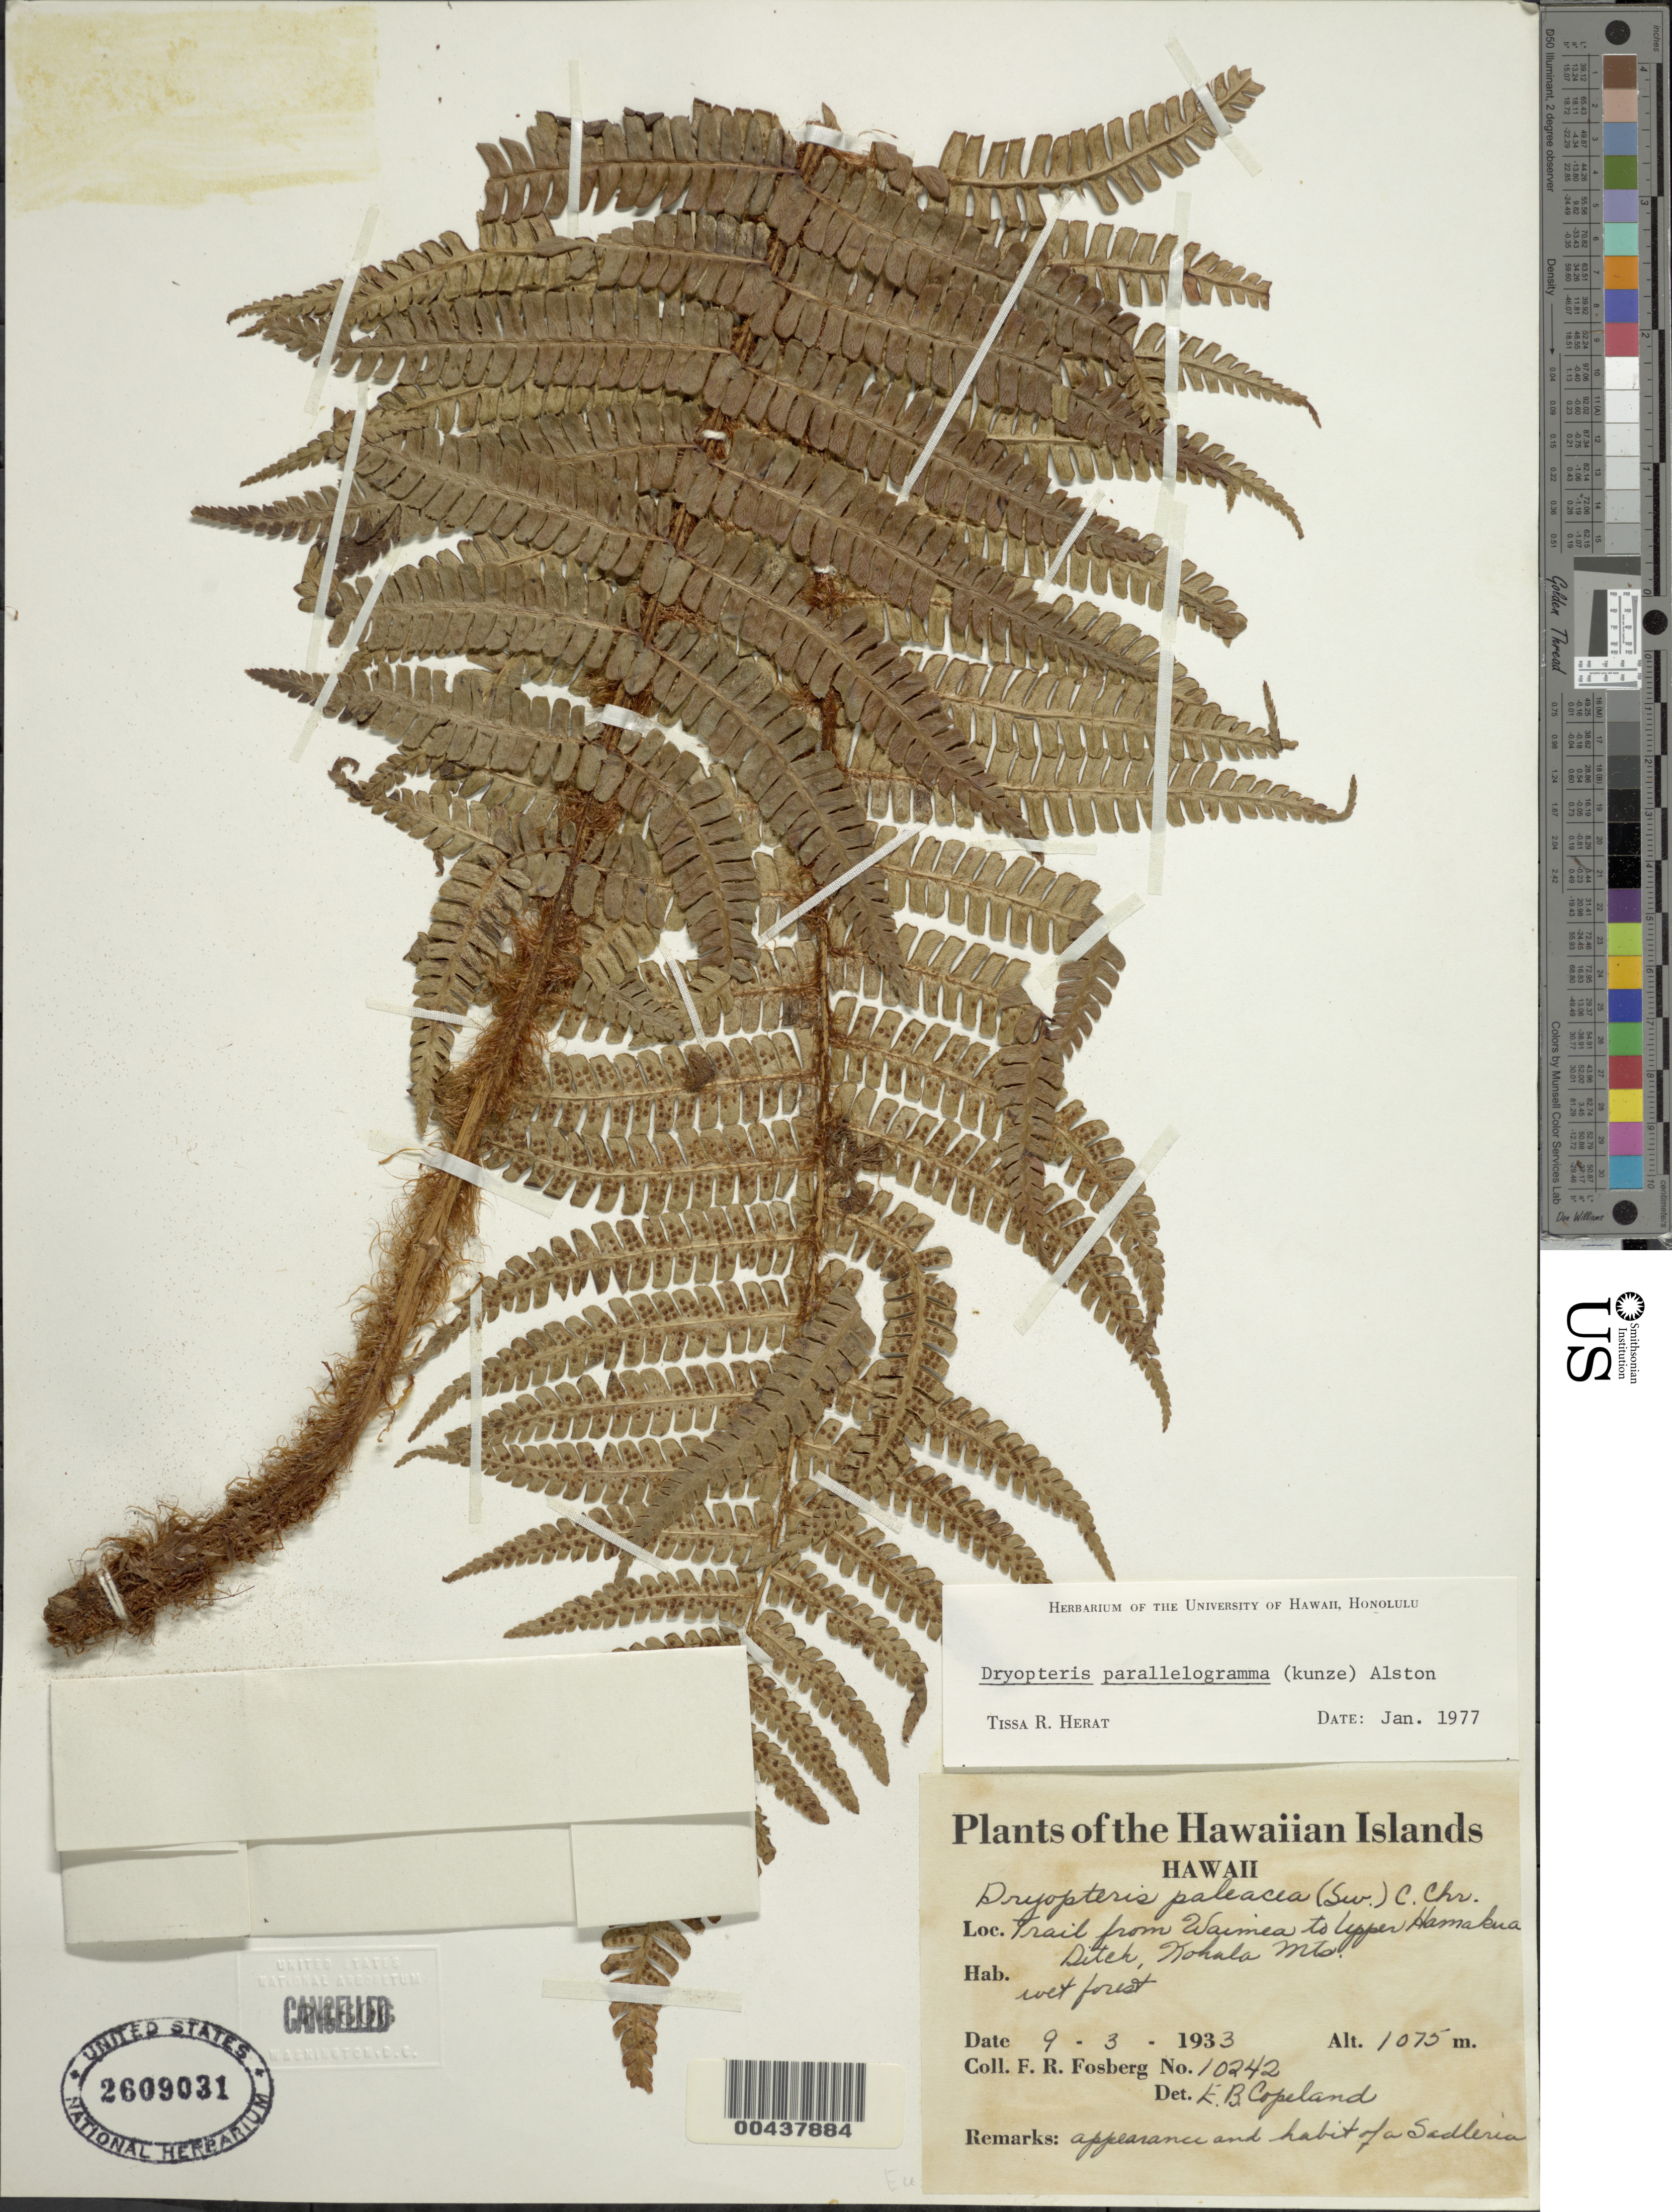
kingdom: Plantae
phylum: Tracheophyta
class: Polypodiopsida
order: Polypodiales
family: Dryopteridaceae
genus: Dryopteris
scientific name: Dryopteris wallichiana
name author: (Spreng.) Hyl.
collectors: F. R. Fosberg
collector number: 10242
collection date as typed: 9 Mar 1933 or 3 Sep 1933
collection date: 1933-03-09 or 1933-09-03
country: United States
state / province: Hawaii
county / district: Hawaii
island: Hawaii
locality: Trail from Waimea to upper Hamakua ditch, Kohala Mts.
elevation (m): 1075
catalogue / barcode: US 2609031